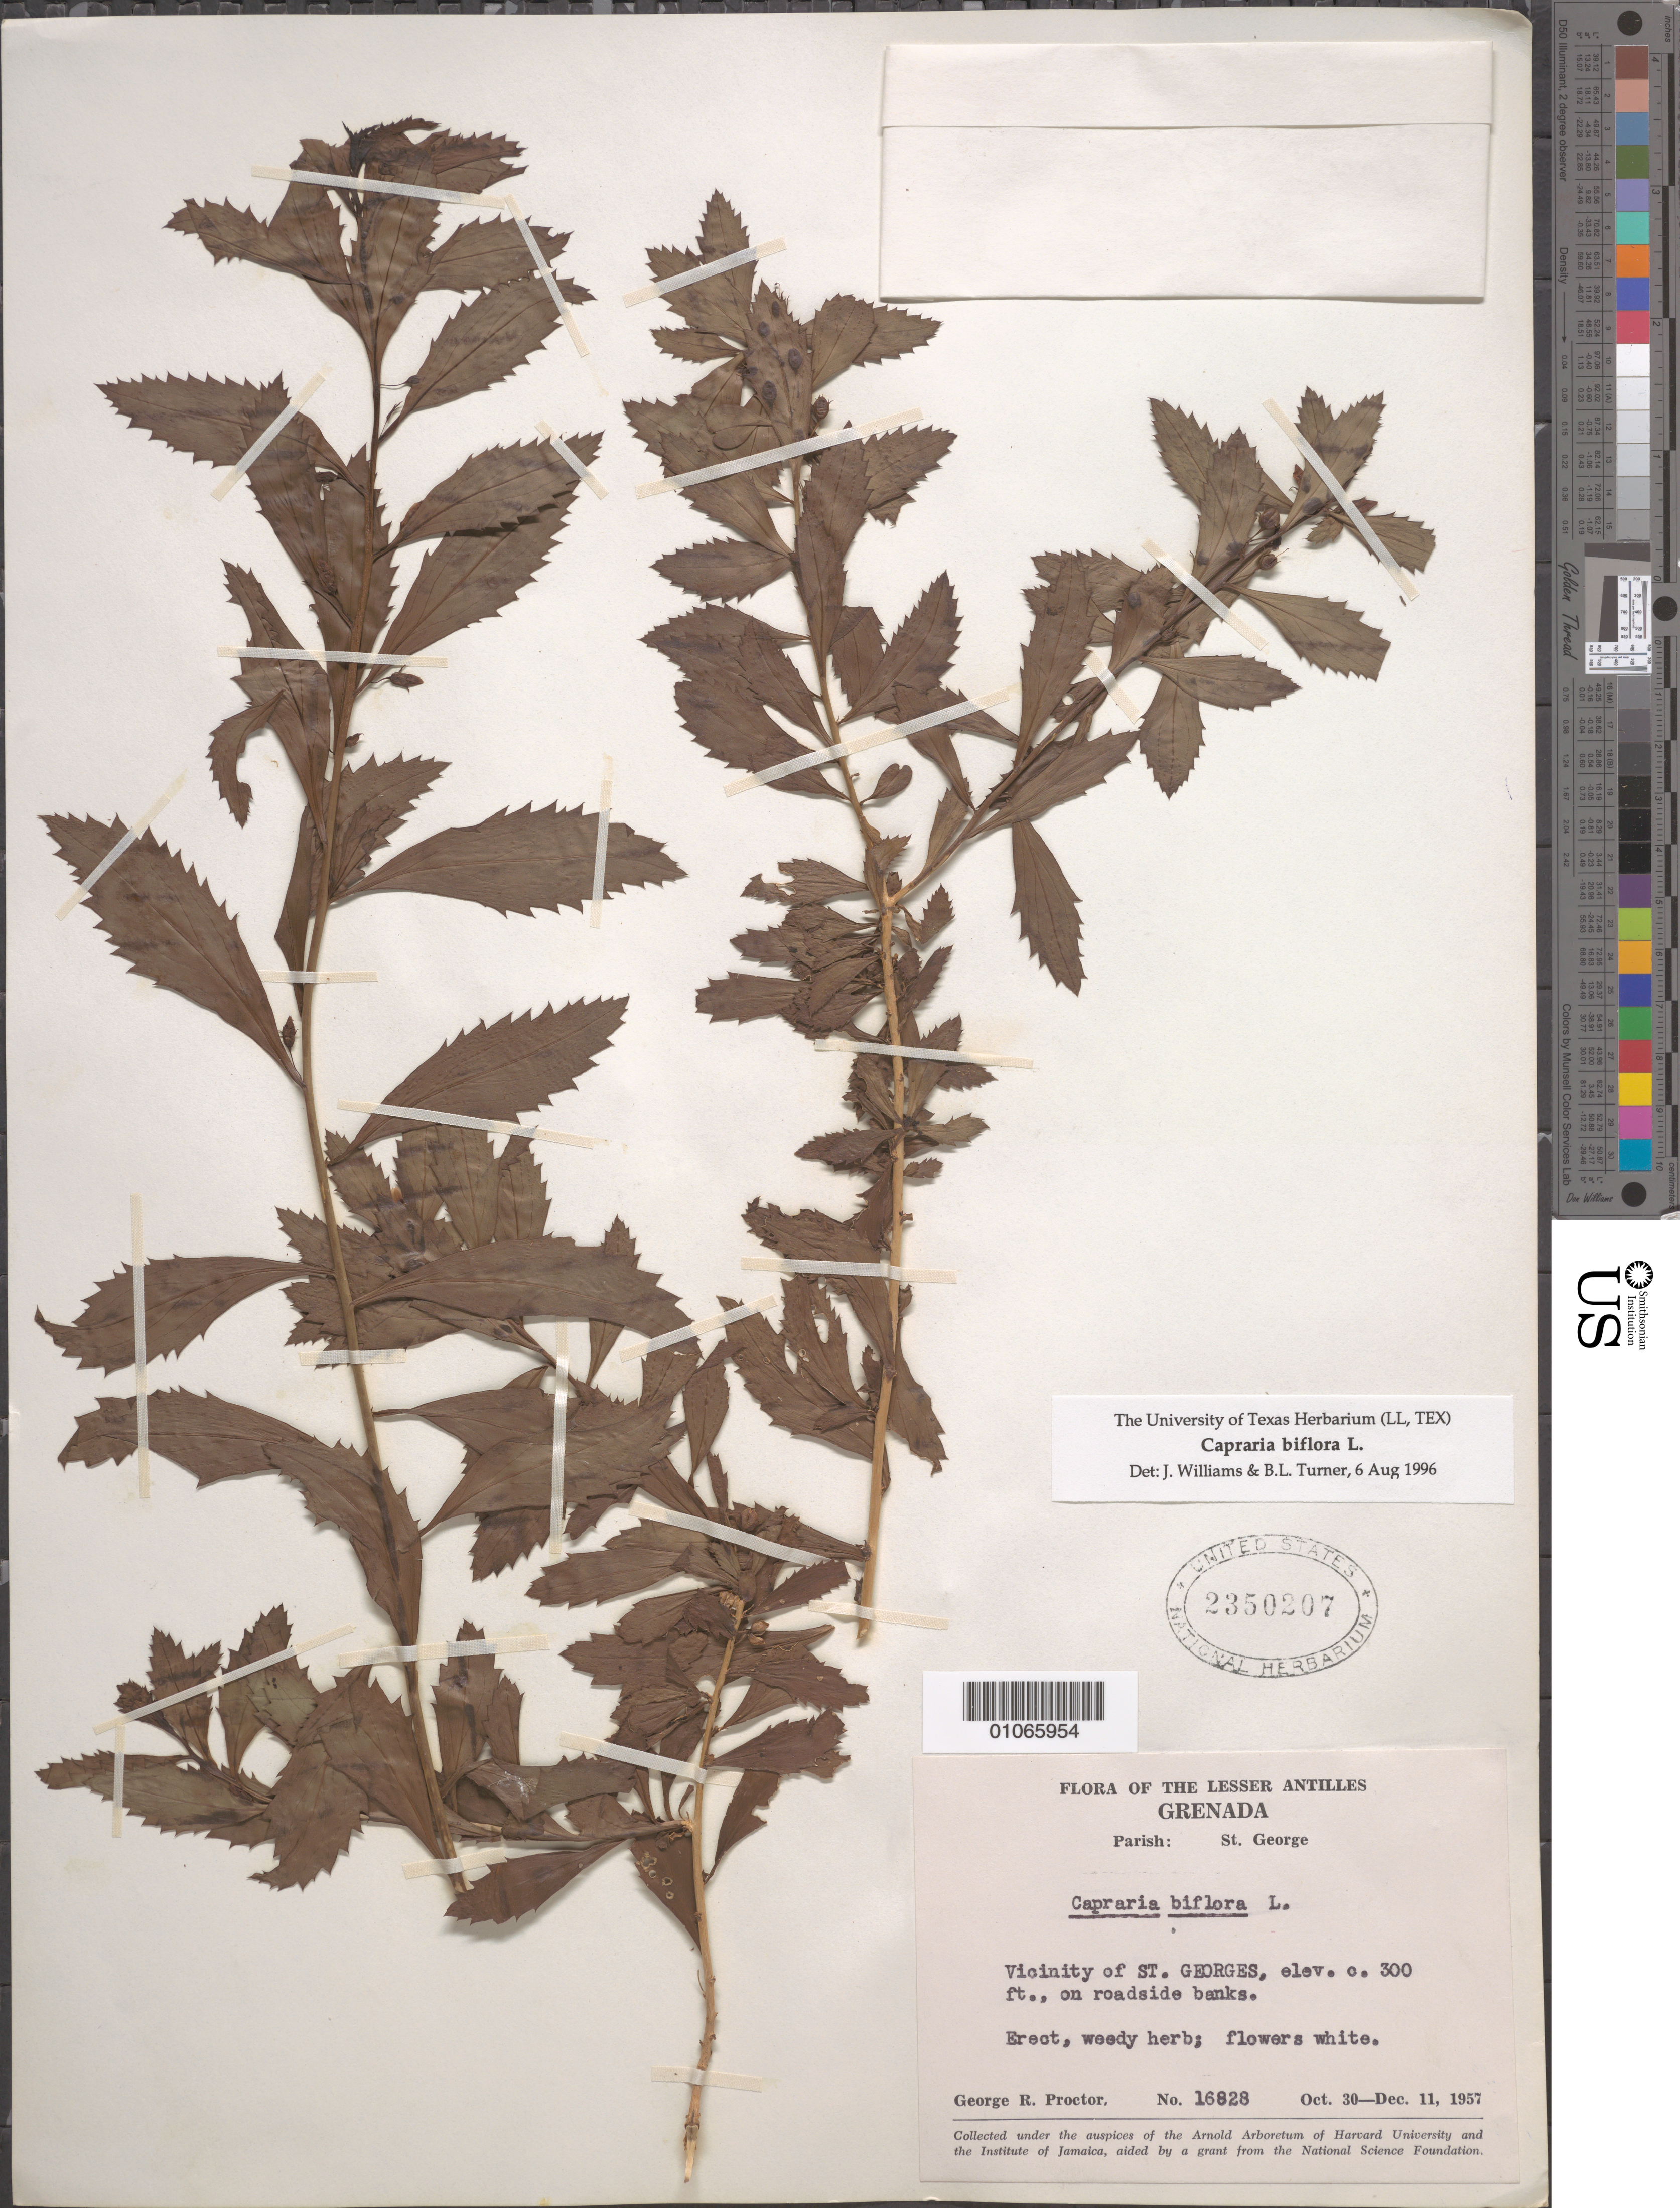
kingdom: Plantae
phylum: Tracheophyta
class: Magnoliopsida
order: Lamiales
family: Scrophulariaceae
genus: Capraria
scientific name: Capraria biflora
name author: L.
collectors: G. R. Proctor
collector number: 16828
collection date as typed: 30 Oct 1957 to 11 Dec 1957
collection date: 1957-10-30/1957-12-11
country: Grenada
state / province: Saint George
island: Grenada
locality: Vicinity of St. George's, on roadside banks.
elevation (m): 91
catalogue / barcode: US 2350207